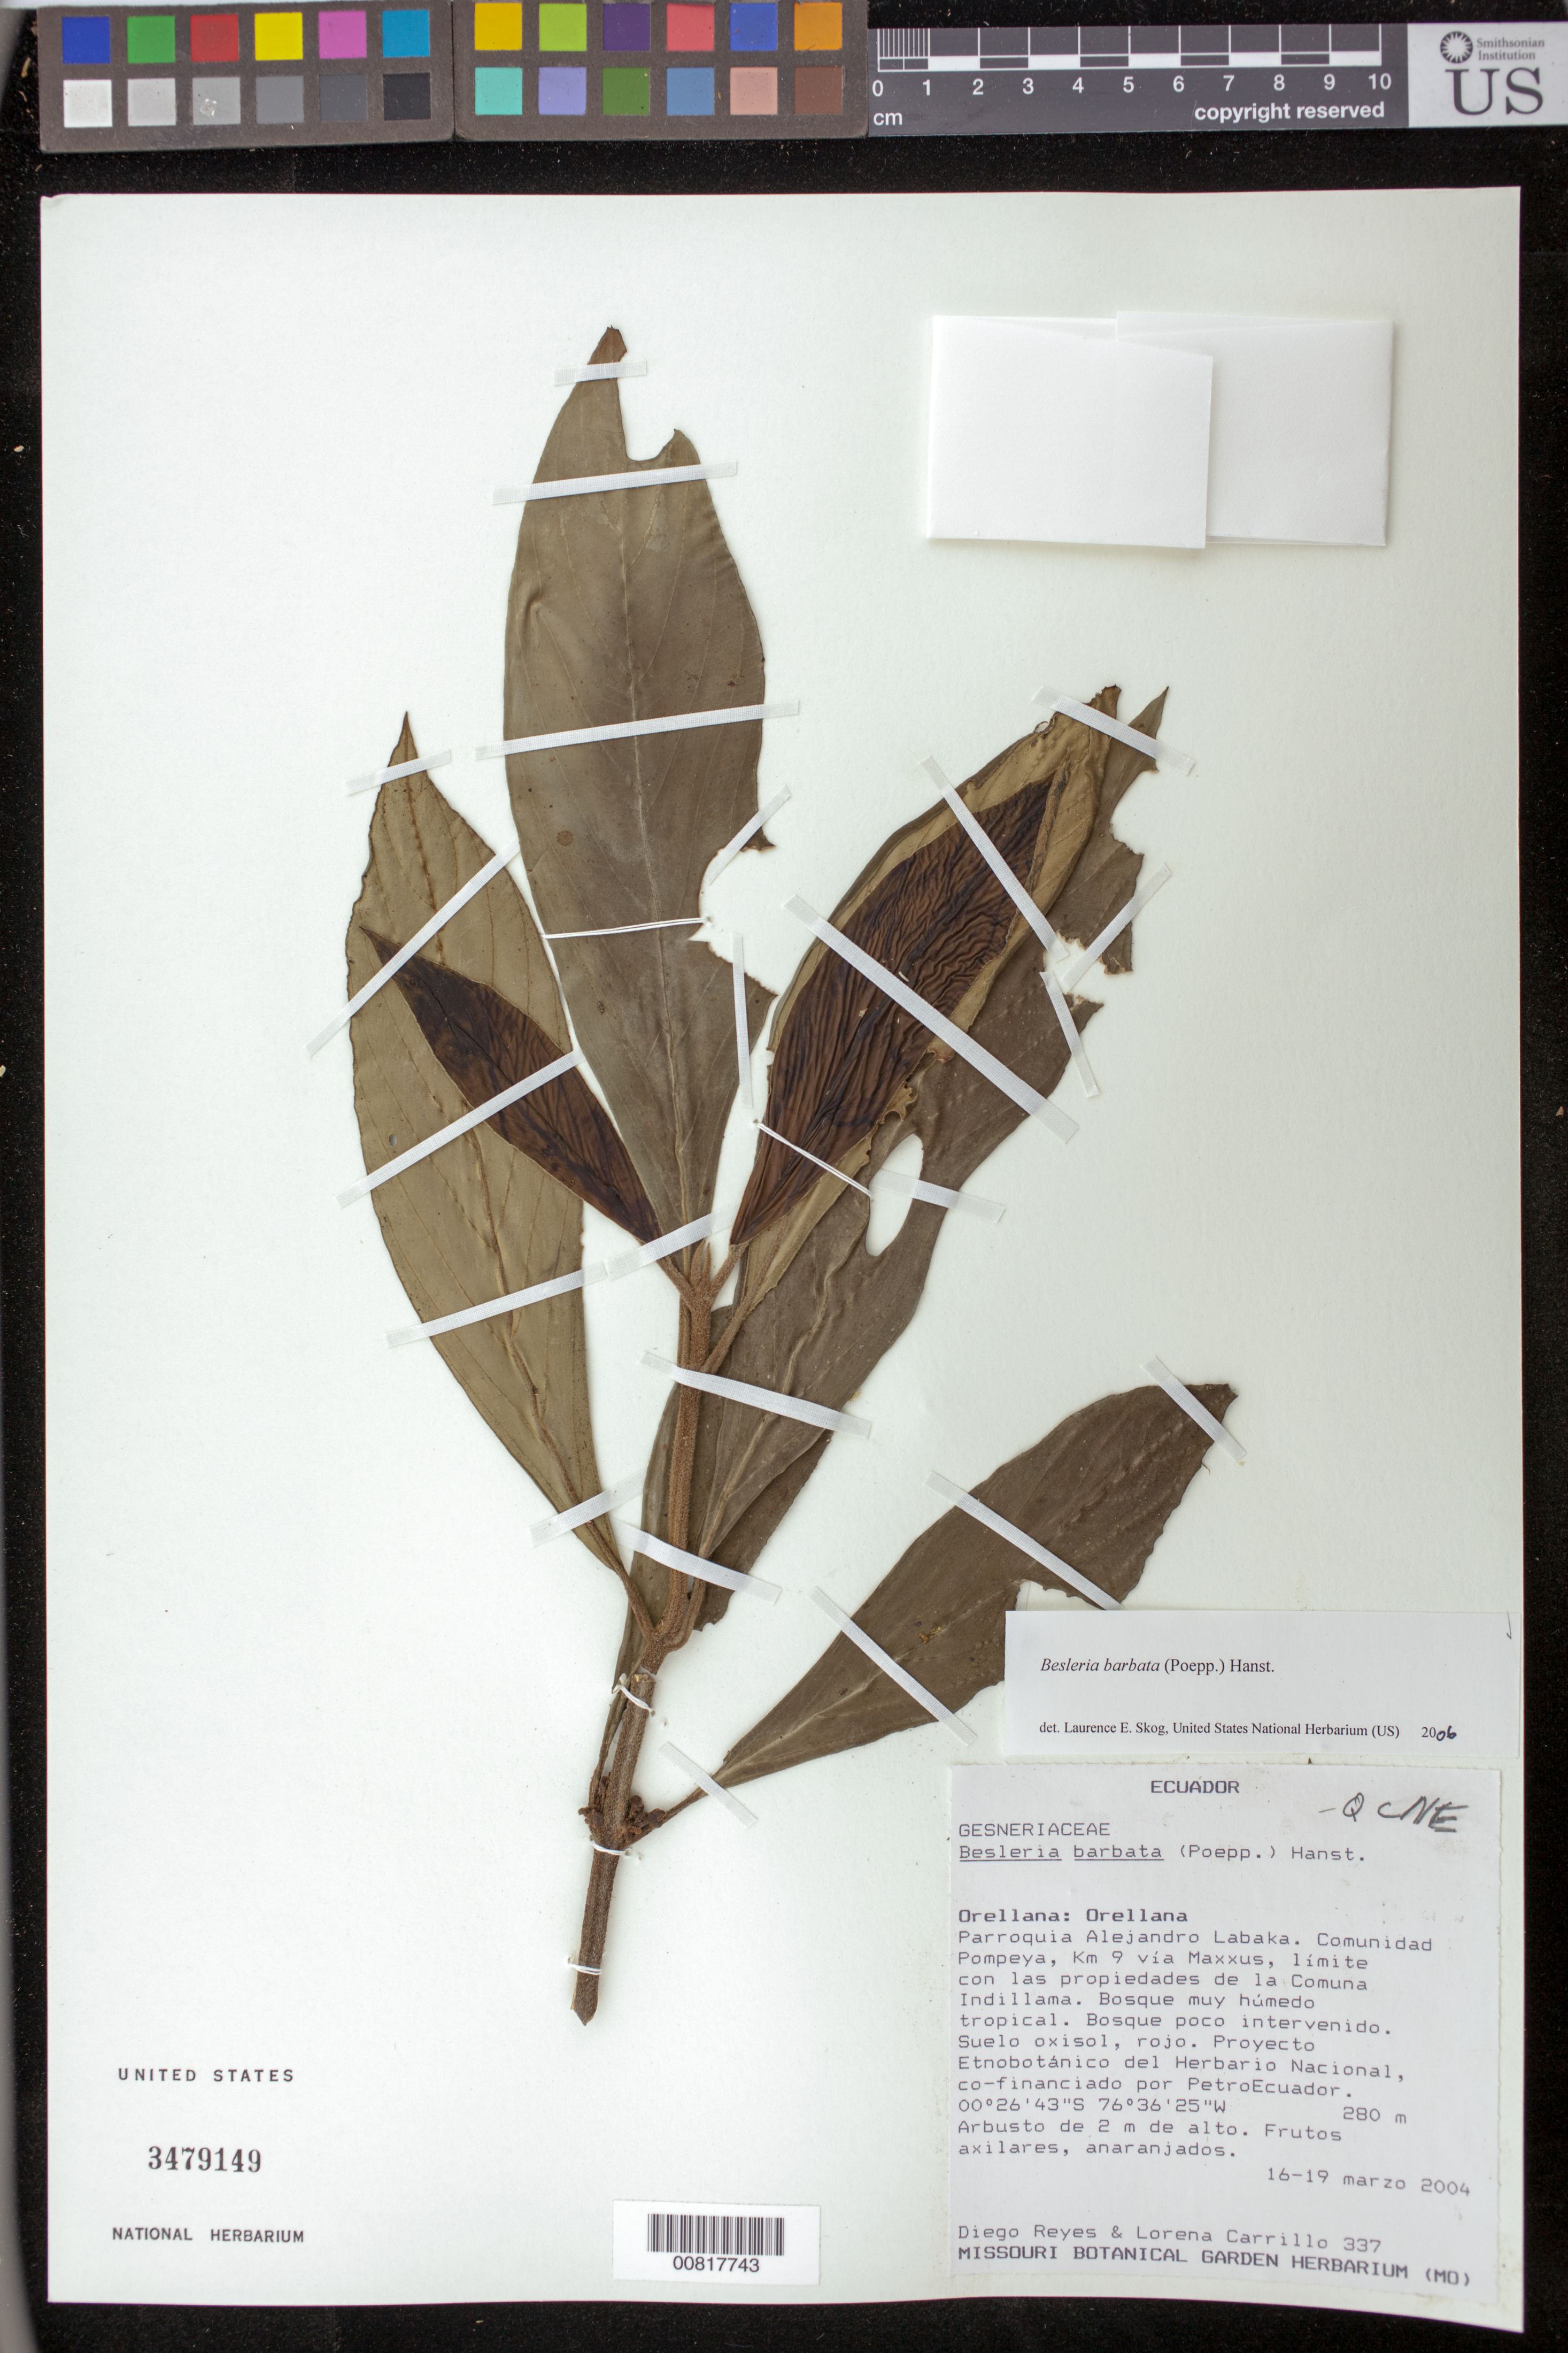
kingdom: Plantae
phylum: Tracheophyta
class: Magnoliopsida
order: Lamiales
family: Gesneriaceae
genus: Besleria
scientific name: Besleria barbata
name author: (Poepp.) Hanst.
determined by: Skog, Laurence E.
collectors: D. Reyes & L. Carrillo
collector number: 337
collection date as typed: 16-19 Mar 2004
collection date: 2004-03-16/2004-03-19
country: Ecuador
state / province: Orellana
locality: Orellana: Orellana. Parroquia Alejandro Labaka. Comunidad Pompeya, km 9 via Maxxus, limite con las propiedades de la Comundda Indillama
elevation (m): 280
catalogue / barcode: US 3479149